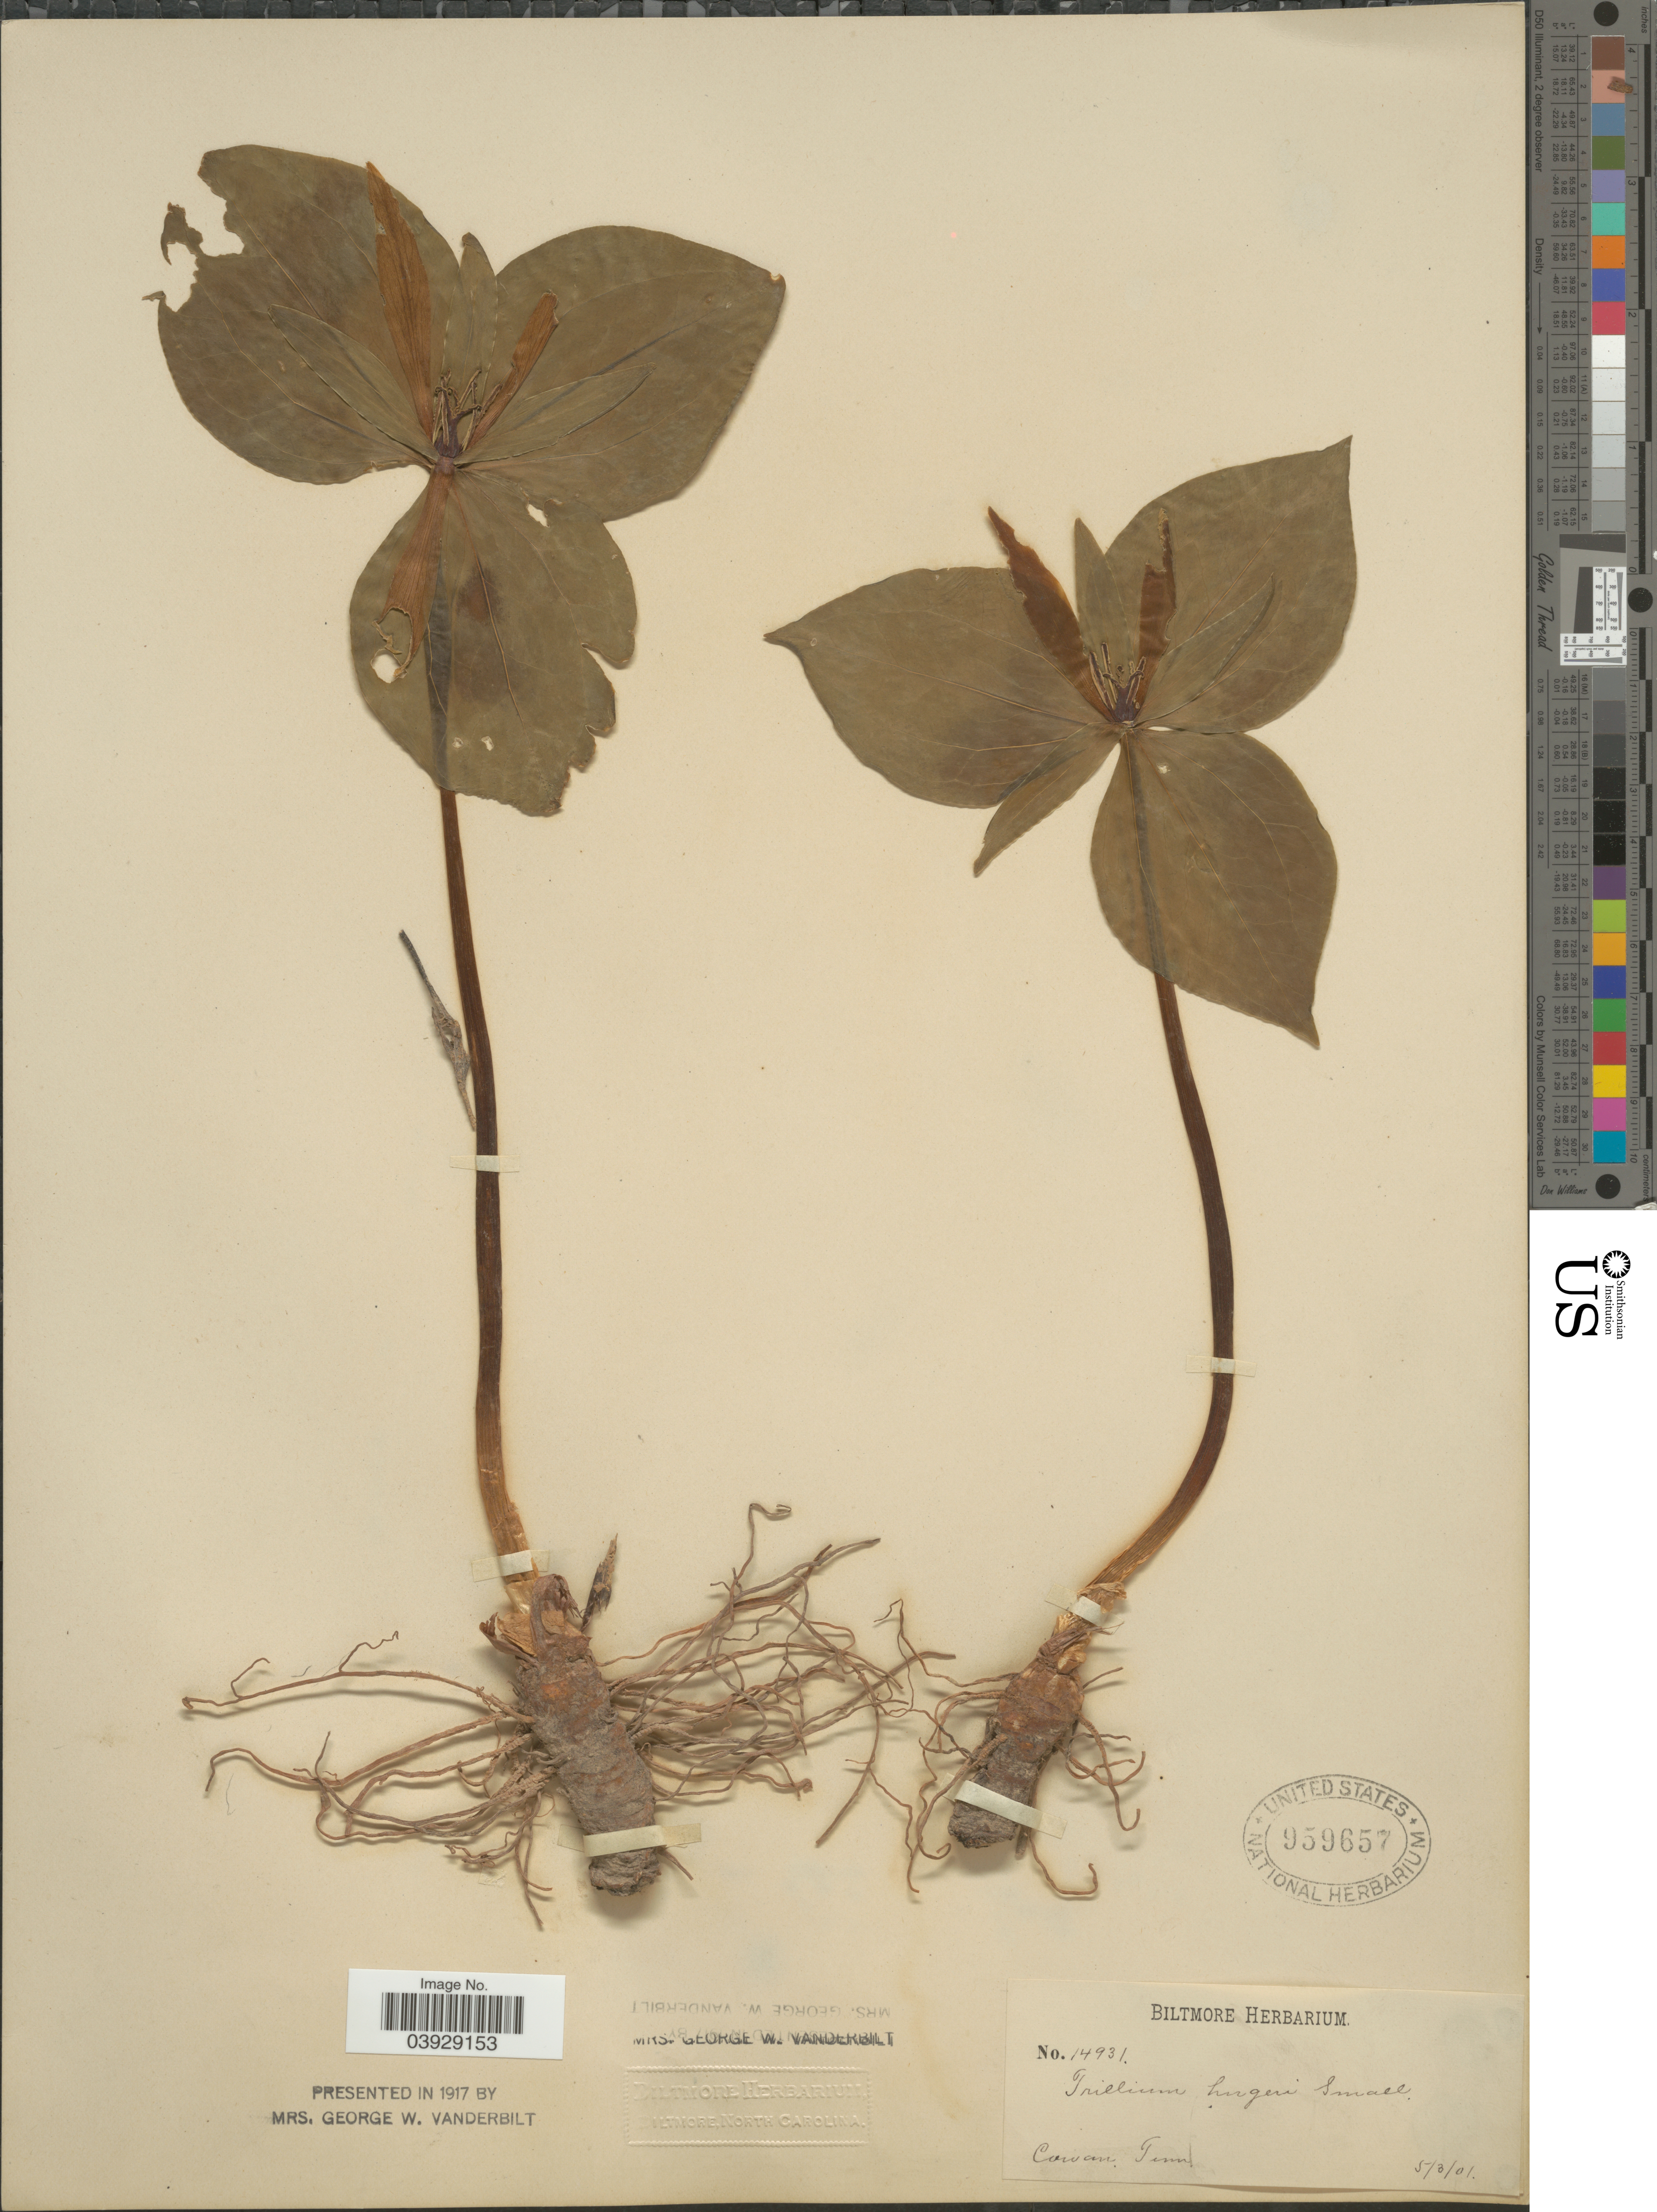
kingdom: Plantae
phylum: Tracheophyta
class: Liliopsida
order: Liliales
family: Melanthiaceae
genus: Trillium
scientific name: Trillium cuneatum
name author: Raf.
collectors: ex herb. Biltmore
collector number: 14931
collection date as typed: Transcribed d/m/y: 3/5/1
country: United States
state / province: Tennessee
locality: Cowan.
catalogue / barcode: US 959657